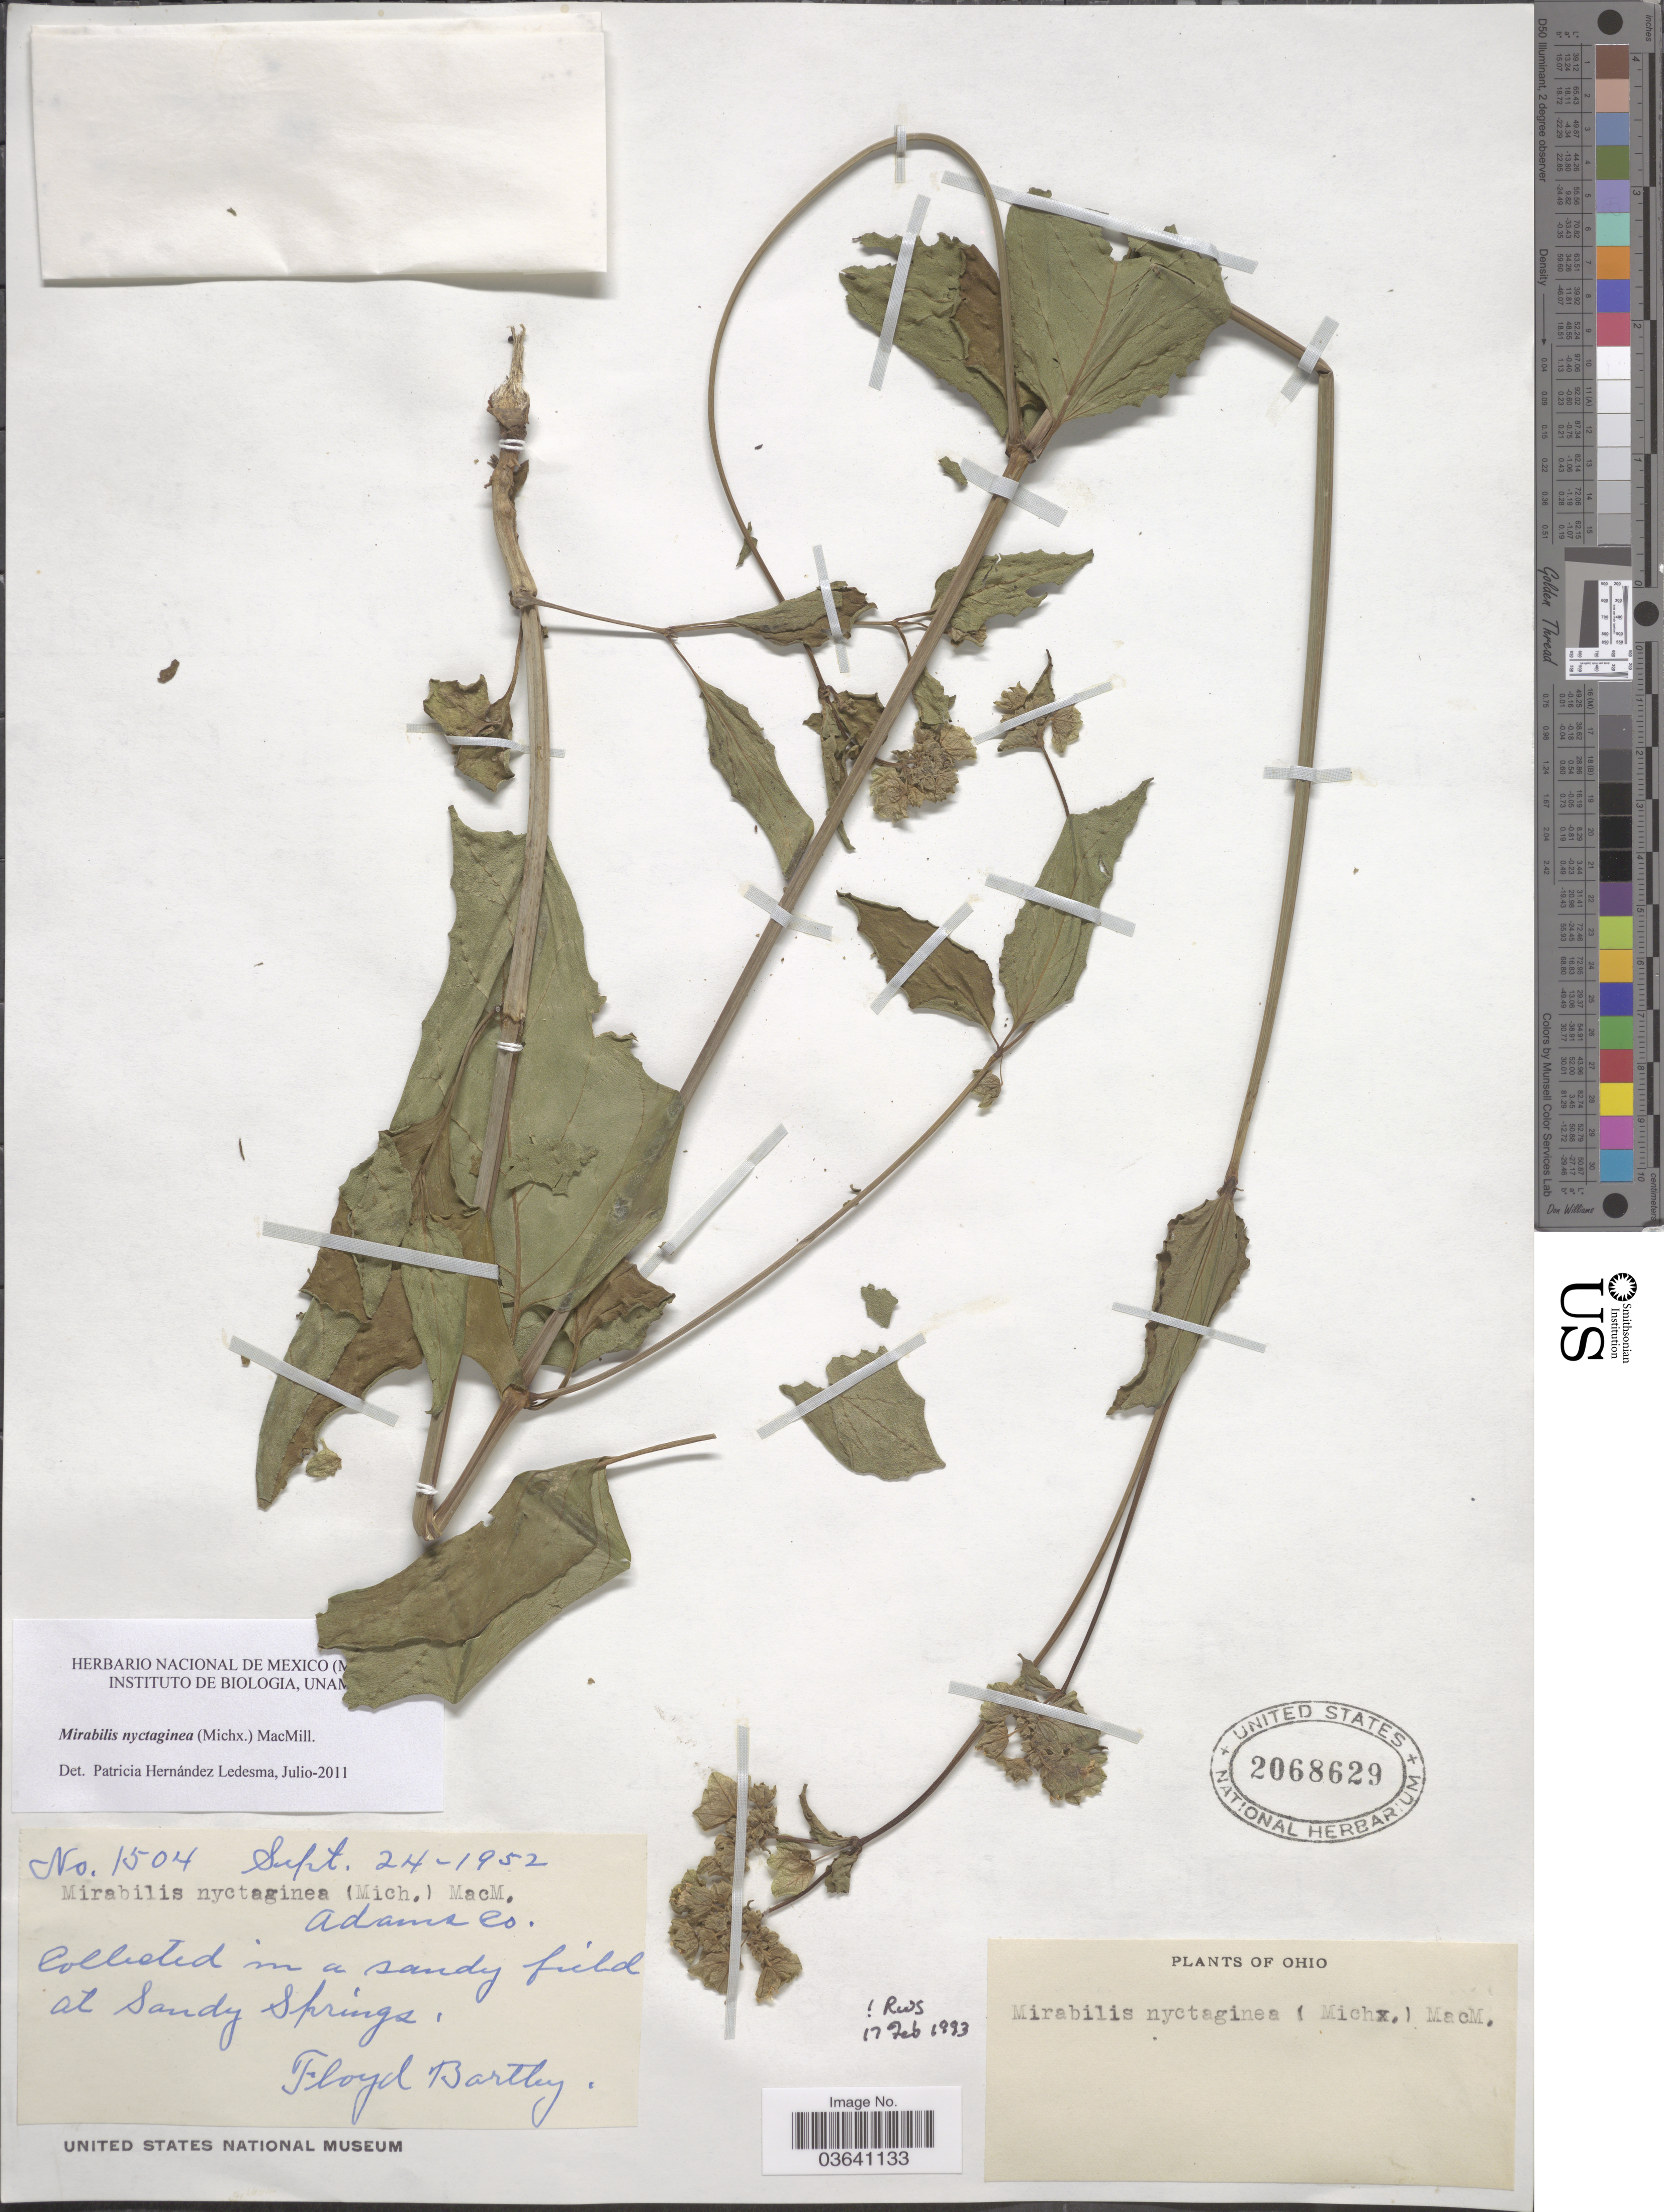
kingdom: Plantae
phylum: Tracheophyta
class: Magnoliopsida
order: Caryophyllales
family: Nyctaginaceae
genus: Mirabilis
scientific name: Mirabilis nyctaginea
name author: (Michx.) MacMill.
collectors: F. Bartley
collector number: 1504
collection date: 1952-09-24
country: United States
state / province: Ohio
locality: At Sandy Springs. Adams Co.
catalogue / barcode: US 2068629